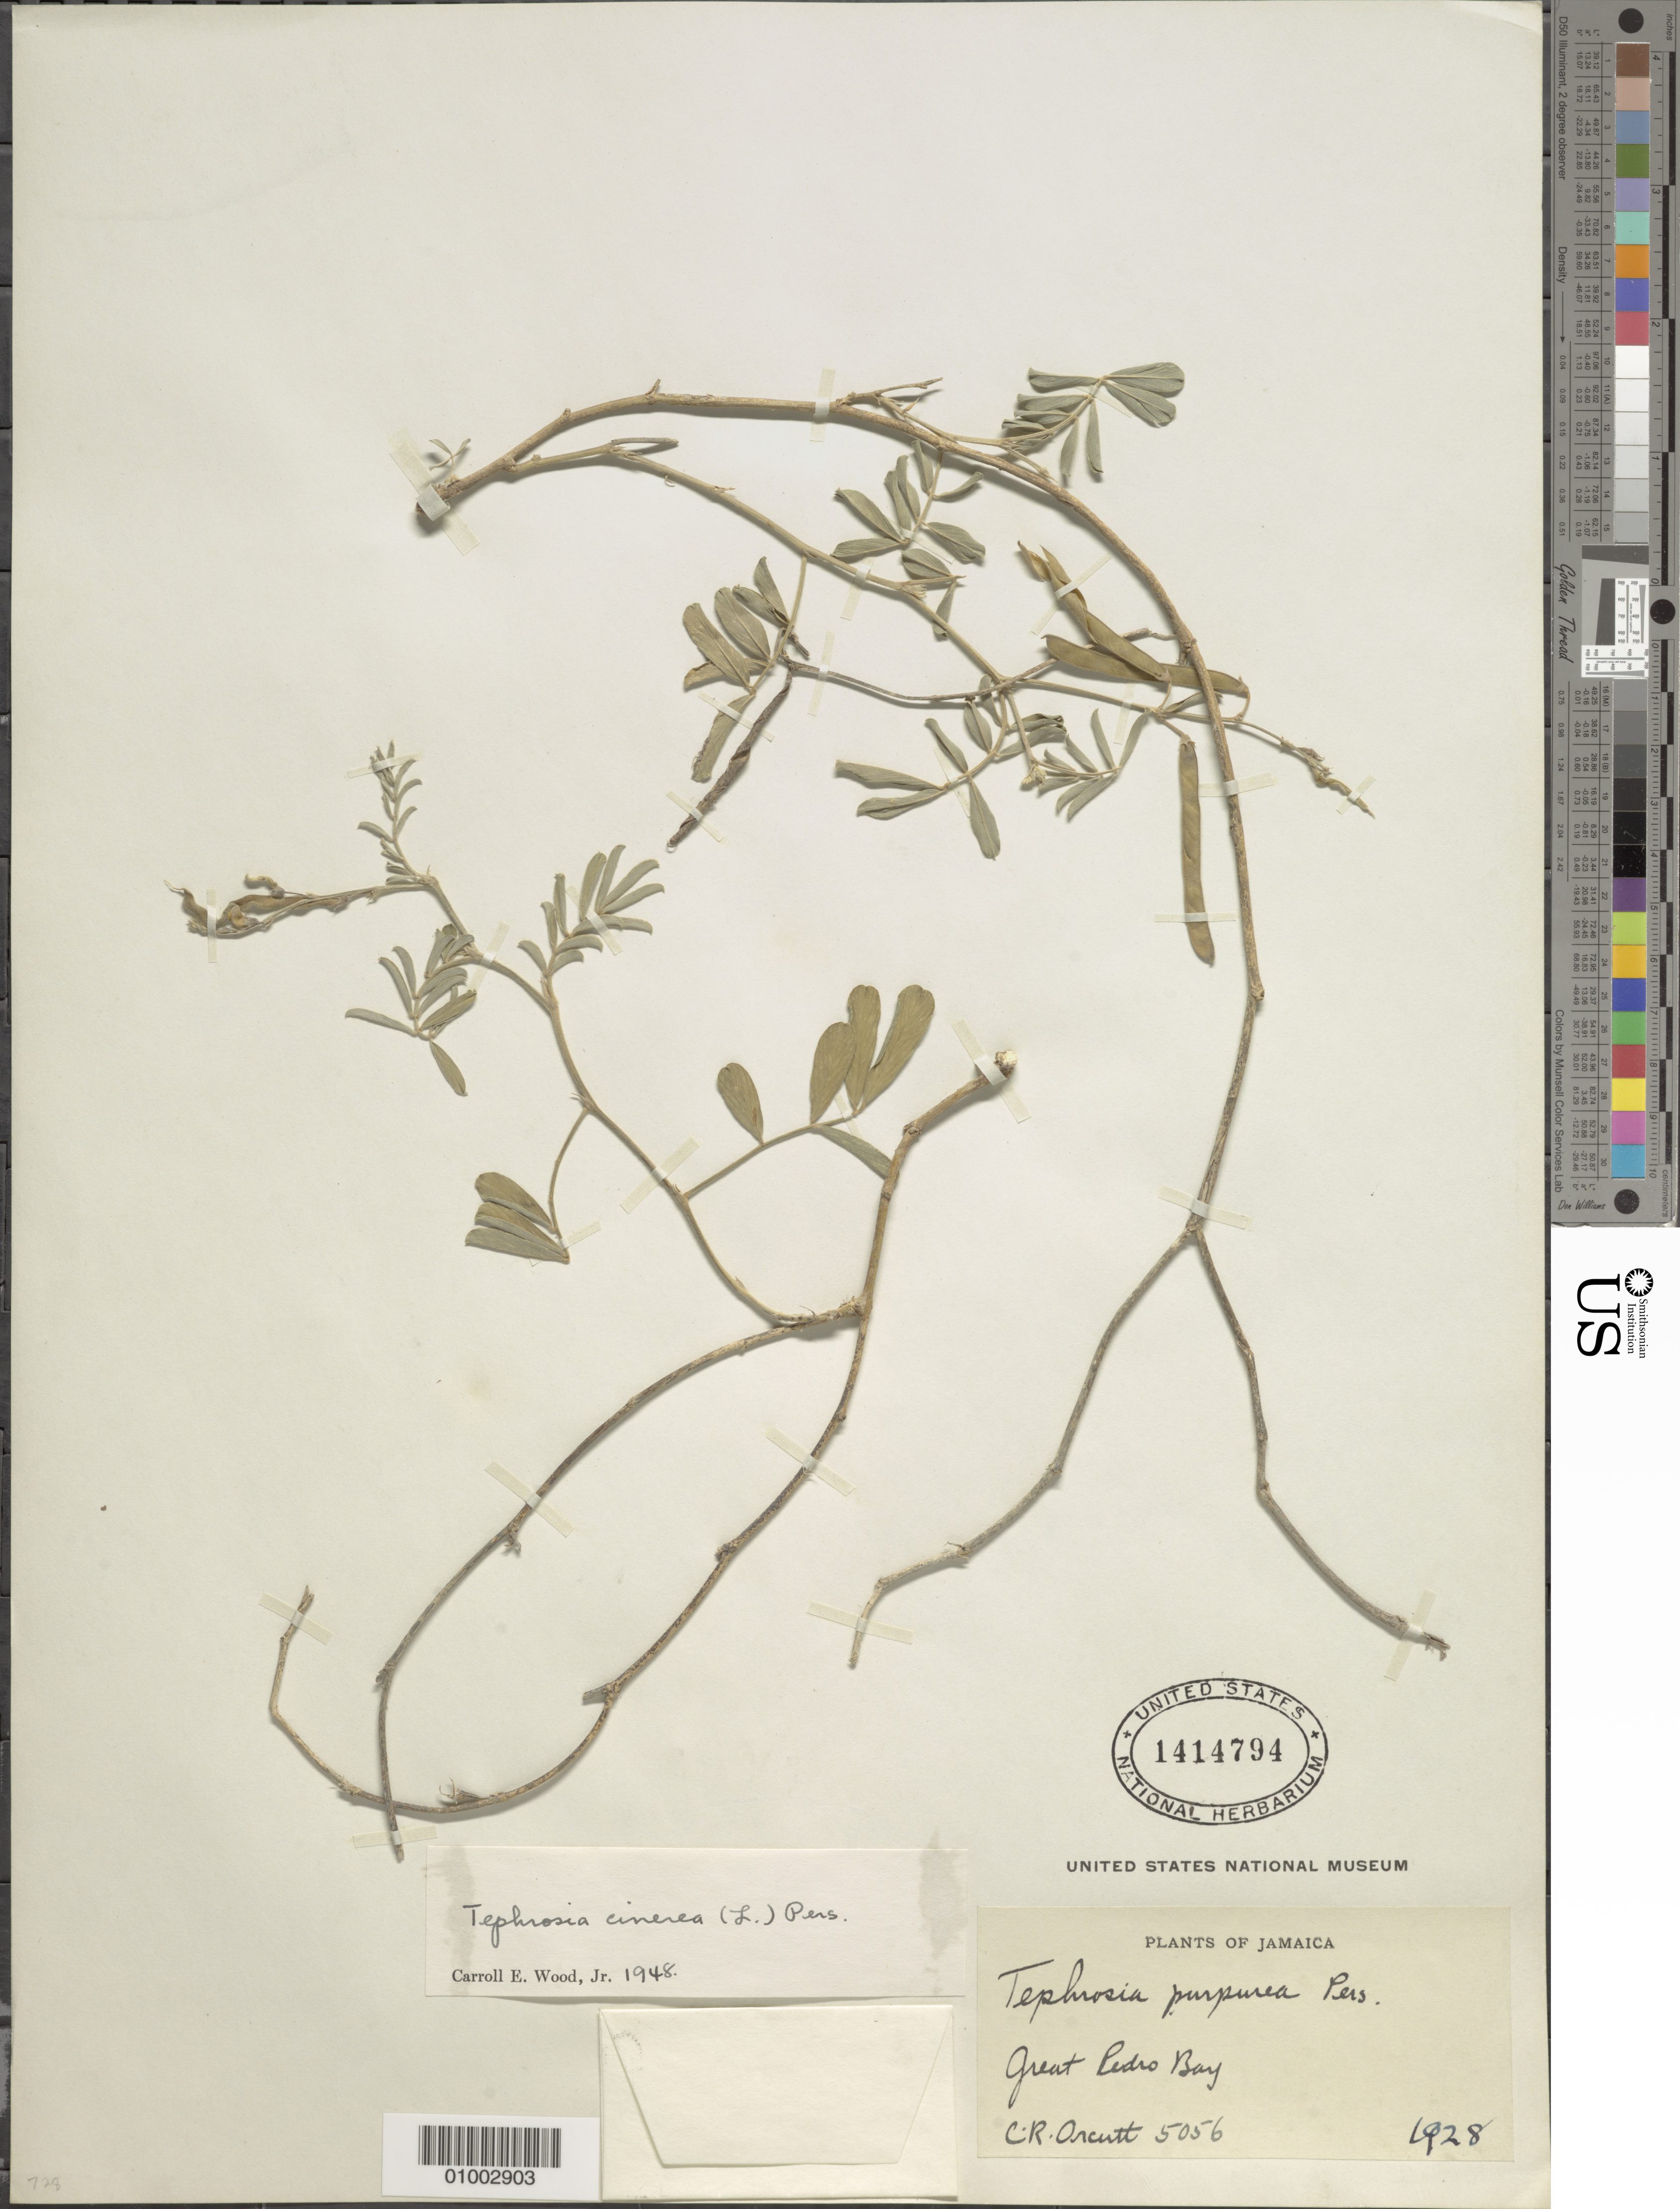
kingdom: Plantae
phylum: Tracheophyta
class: Magnoliopsida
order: Fabales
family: Fabaceae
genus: Tephrosia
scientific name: Tephrosia cinerea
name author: (L.) Pers.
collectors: C. R. Orcutt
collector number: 5056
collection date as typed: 1928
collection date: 1928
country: Jamaica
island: Jamaica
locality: Great Pedro Bay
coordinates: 0 N, 0 E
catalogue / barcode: US 1414794